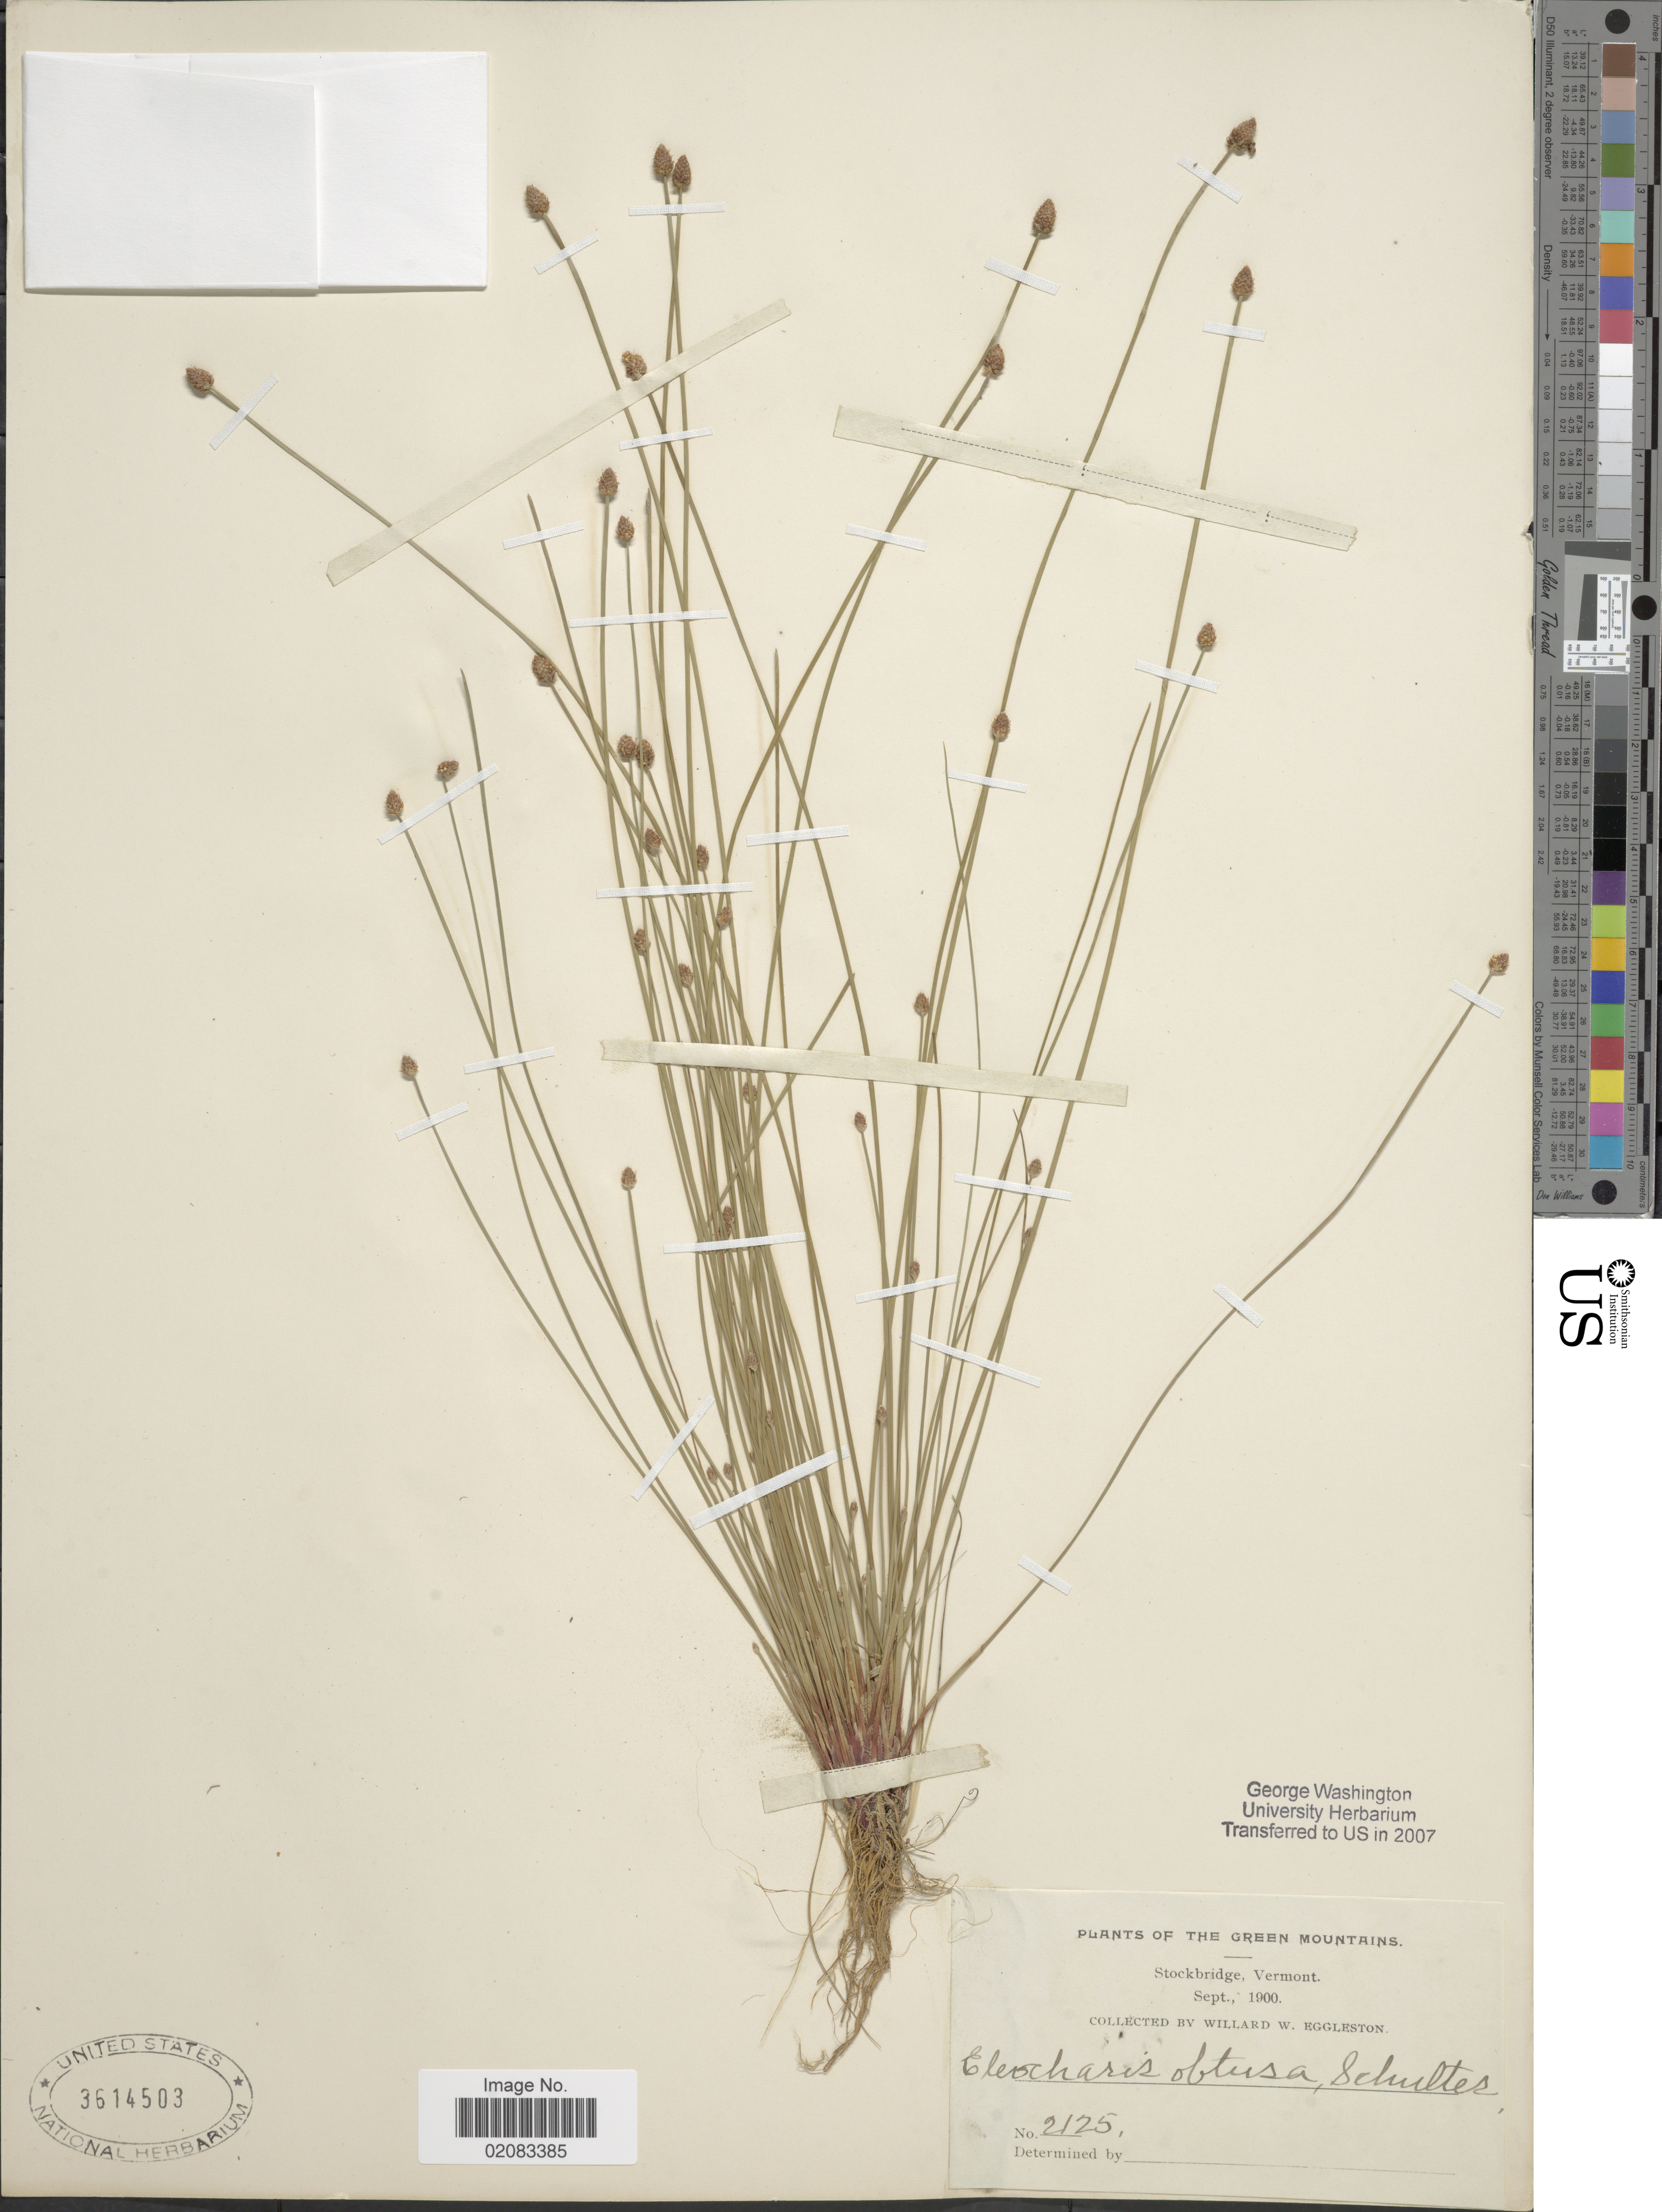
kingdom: Plantae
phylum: Tracheophyta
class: Liliopsida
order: Poales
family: Cyperaceae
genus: Eleocharis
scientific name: Eleocharis obtusa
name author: (Willd.) Schult.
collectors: W. W. Eggleston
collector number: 2125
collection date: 1900-09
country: United States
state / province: Vermont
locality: The Green Mountains, Stockbridge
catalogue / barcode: US 3614503